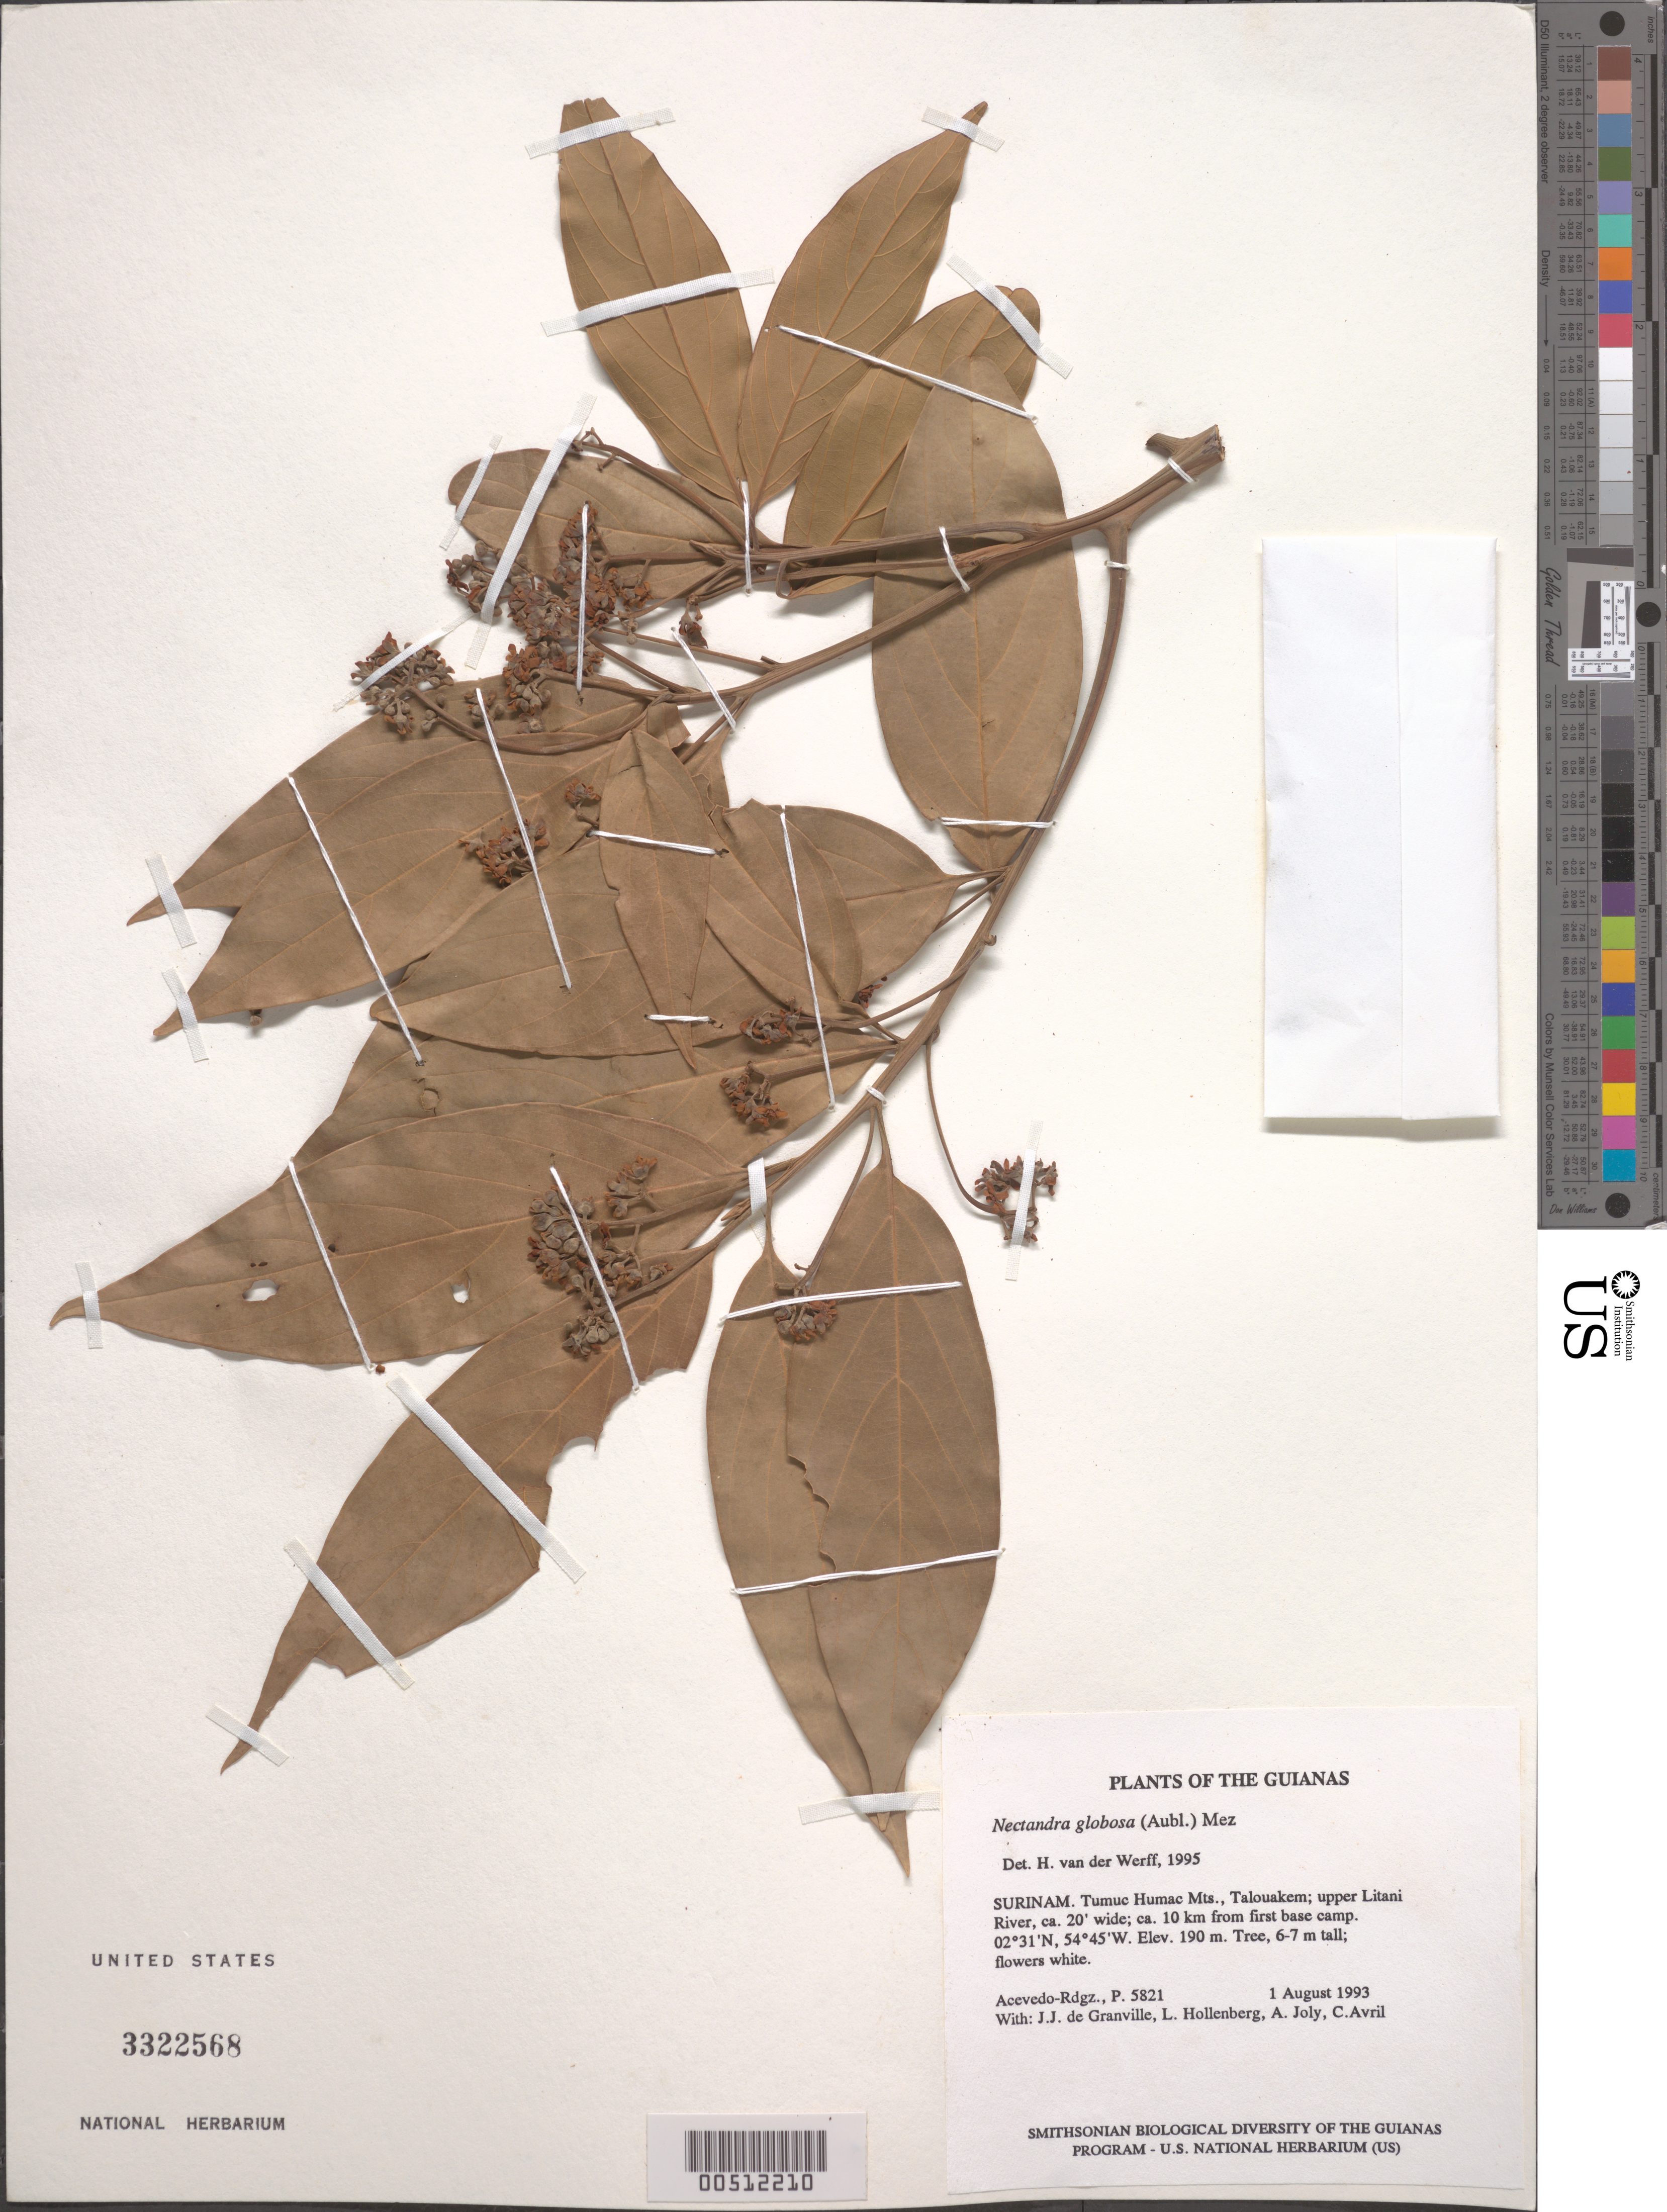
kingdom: Plantae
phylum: Tracheophyta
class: Magnoliopsida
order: Laurales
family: Lauraceae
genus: Nectandra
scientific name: Nectandra globosa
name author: (Aubl.) Mez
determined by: van der Werff, H., (MO), Missouri Botanical Garden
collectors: P. Acevedo-Rodr., J.-J. de Granville, A. Joly, A. Boyer & L. Hollenberg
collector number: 5821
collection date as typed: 01 Aug 1993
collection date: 1993-08-01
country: Suriname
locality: Tumuc Humac Mts., Talouakem; upper Litani River, ca. 20' wide; ca. 10 km from first base camp.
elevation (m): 190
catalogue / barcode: US 3322568